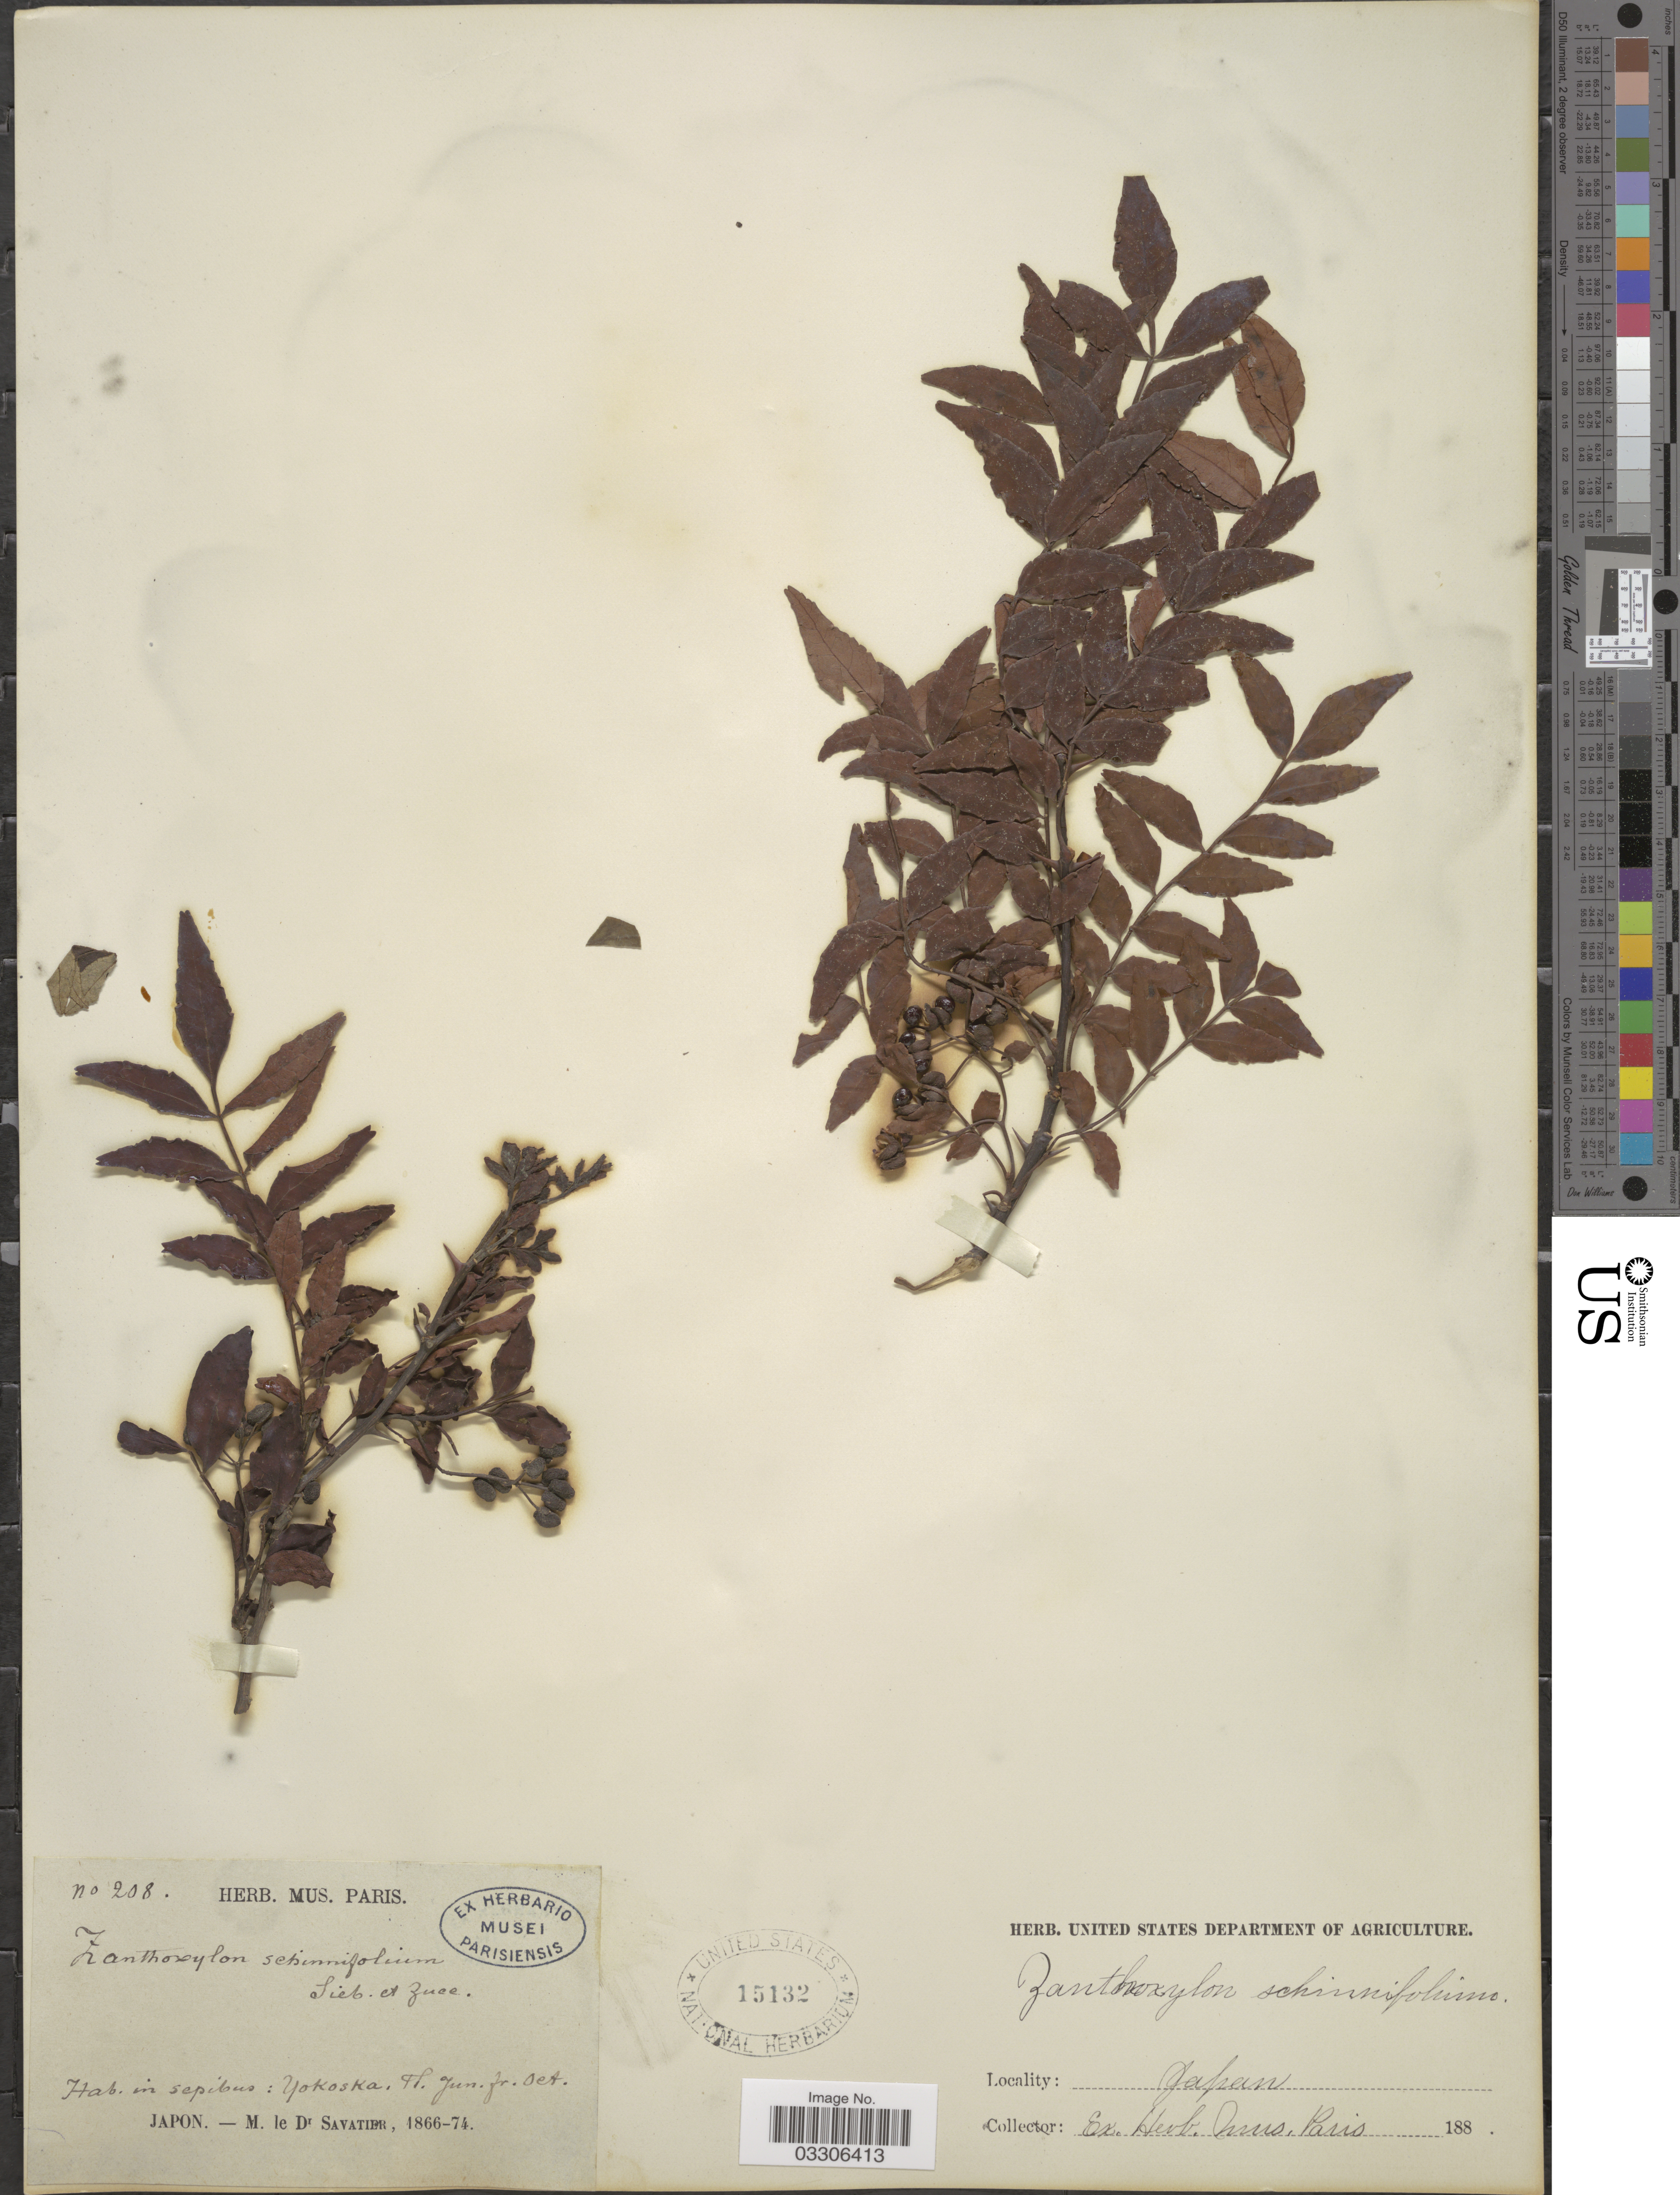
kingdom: Plantae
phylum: Tracheophyta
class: Magnoliopsida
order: Sapindales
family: Rutaceae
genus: Zanthoxylum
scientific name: Zanthoxylum schinifolium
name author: Siebold & Zucc.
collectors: M. Savatier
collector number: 208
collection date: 1866-06/1874-10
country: Japan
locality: Yokoska.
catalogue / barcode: US 15132